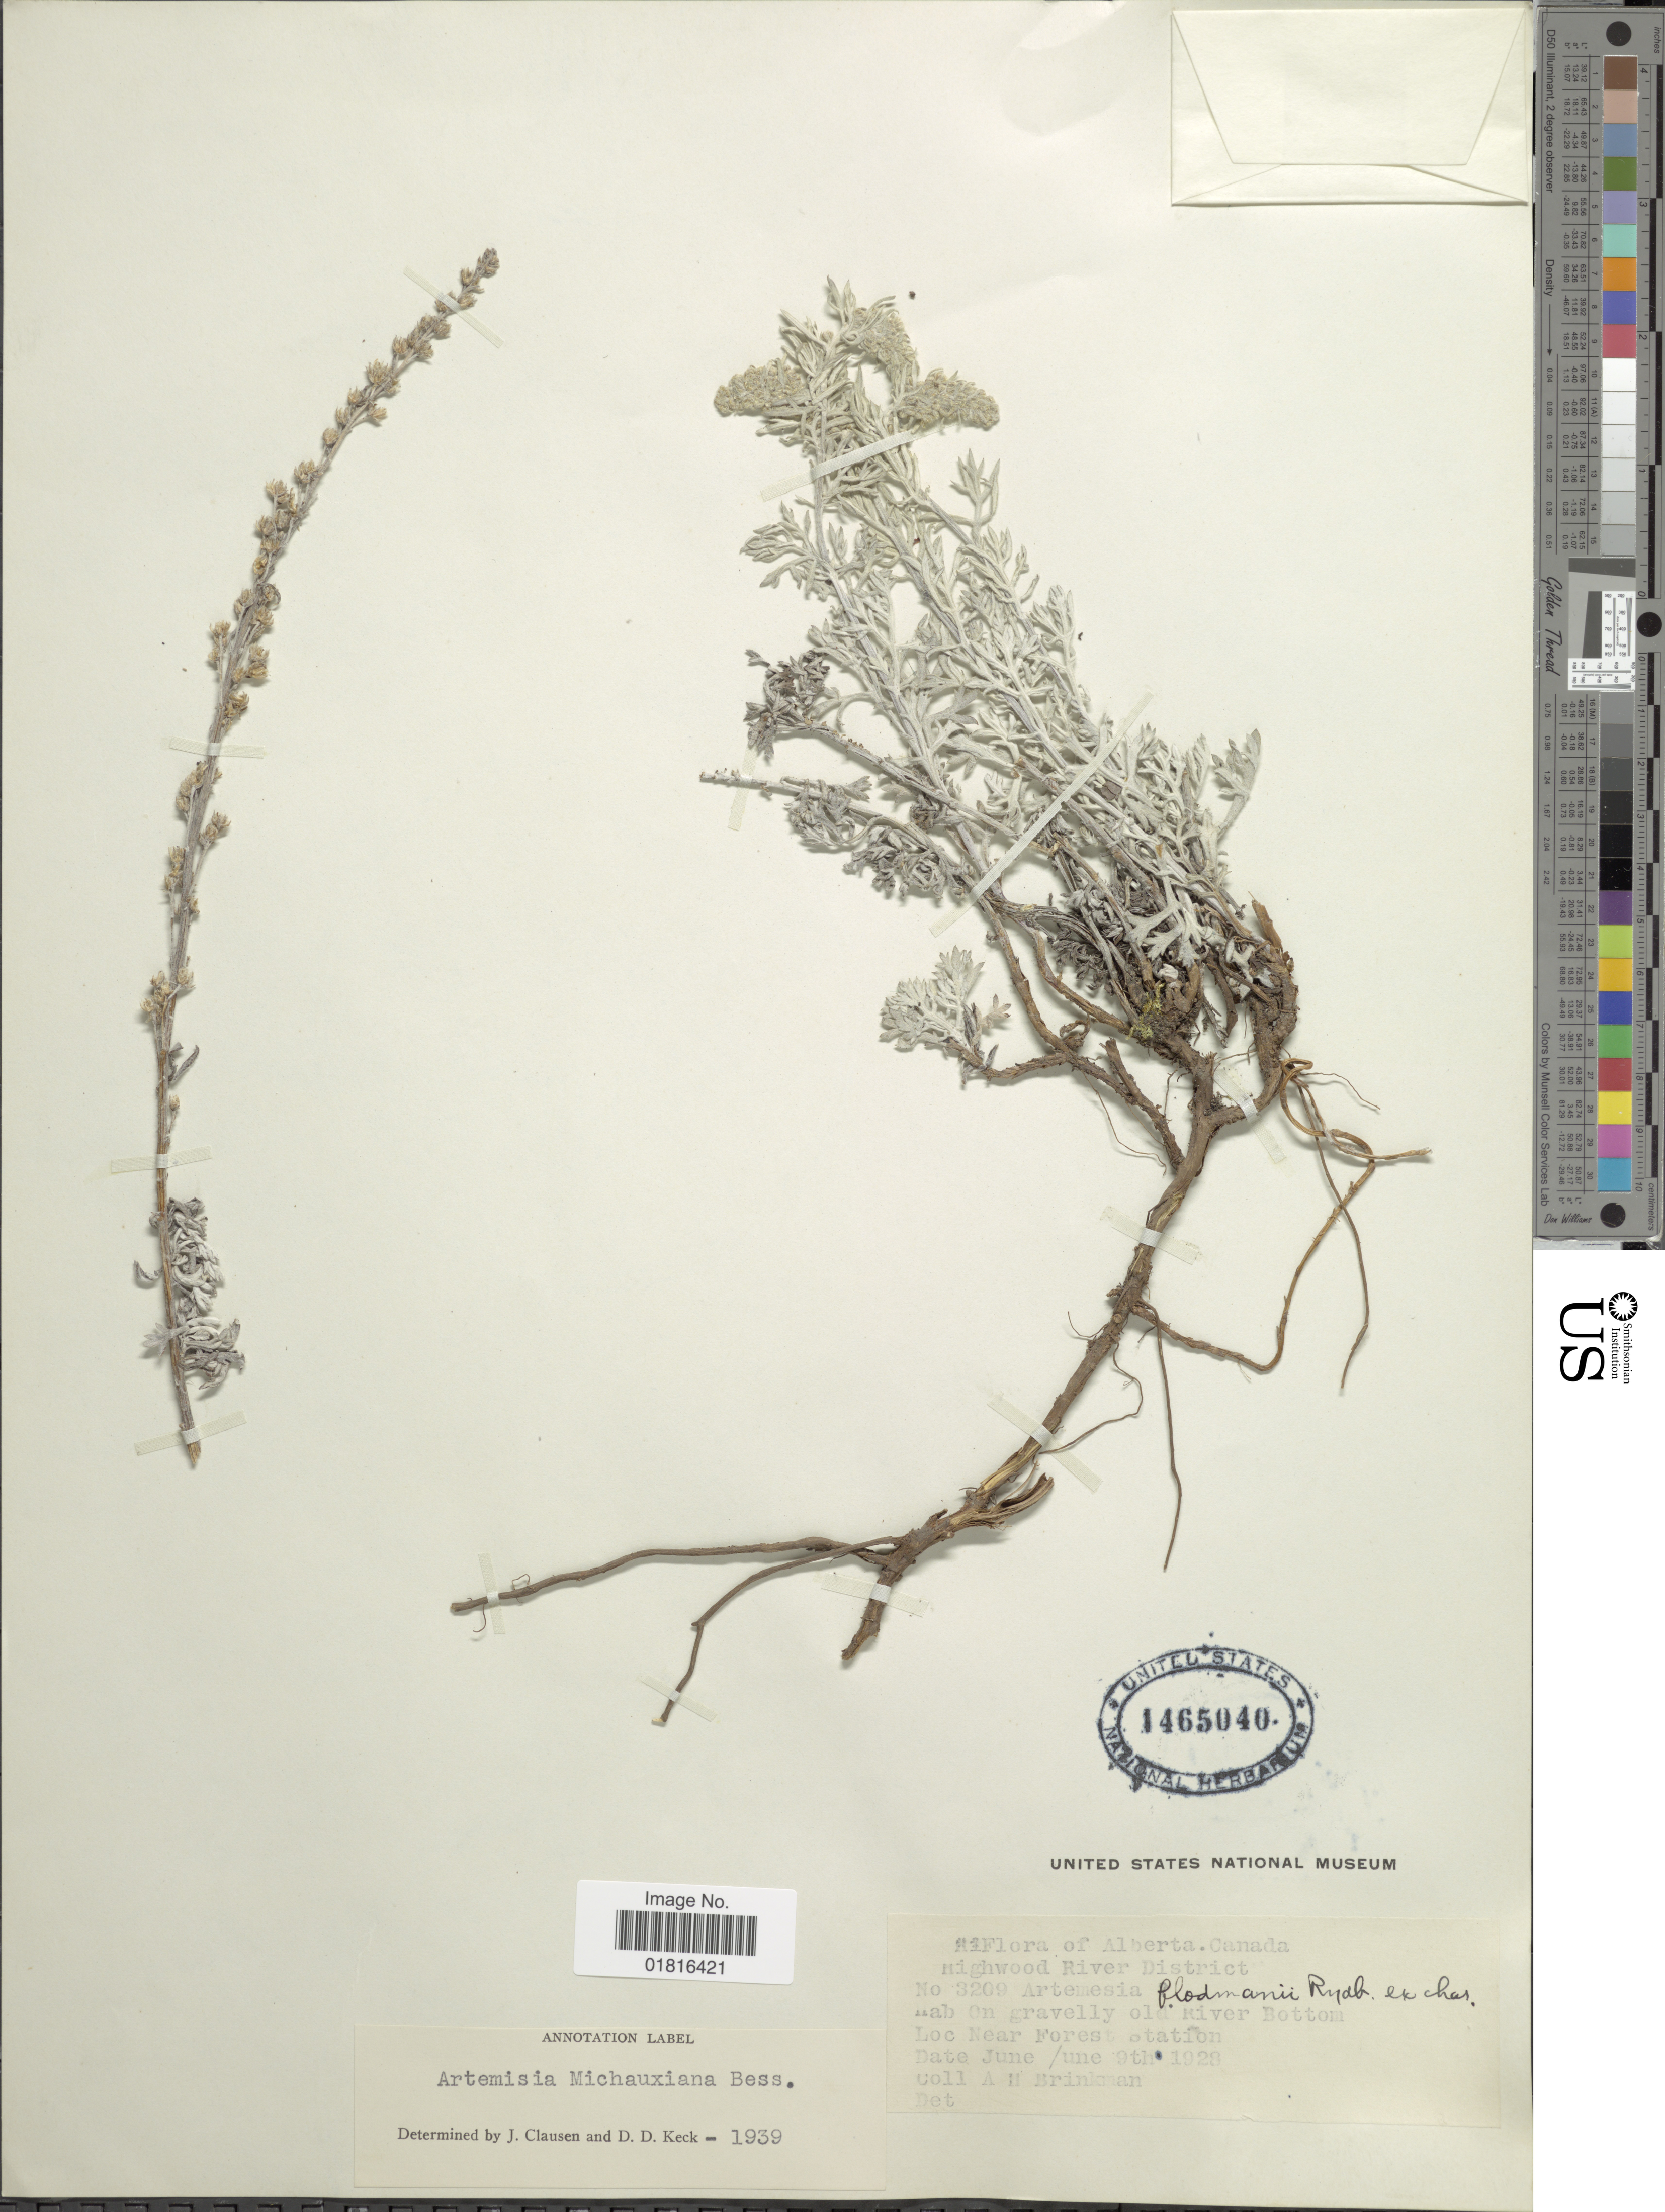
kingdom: Plantae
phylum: Tracheophyta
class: Magnoliopsida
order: Asterales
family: Asteraceae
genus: Artemisia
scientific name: Artemisia michauxiana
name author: Besser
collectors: A. Brinkman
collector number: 3209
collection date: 1928-06-09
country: Canada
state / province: Alberta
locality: Highwood River District, On gravelly old River Bottom, Near Forest Station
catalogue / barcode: US 1465040